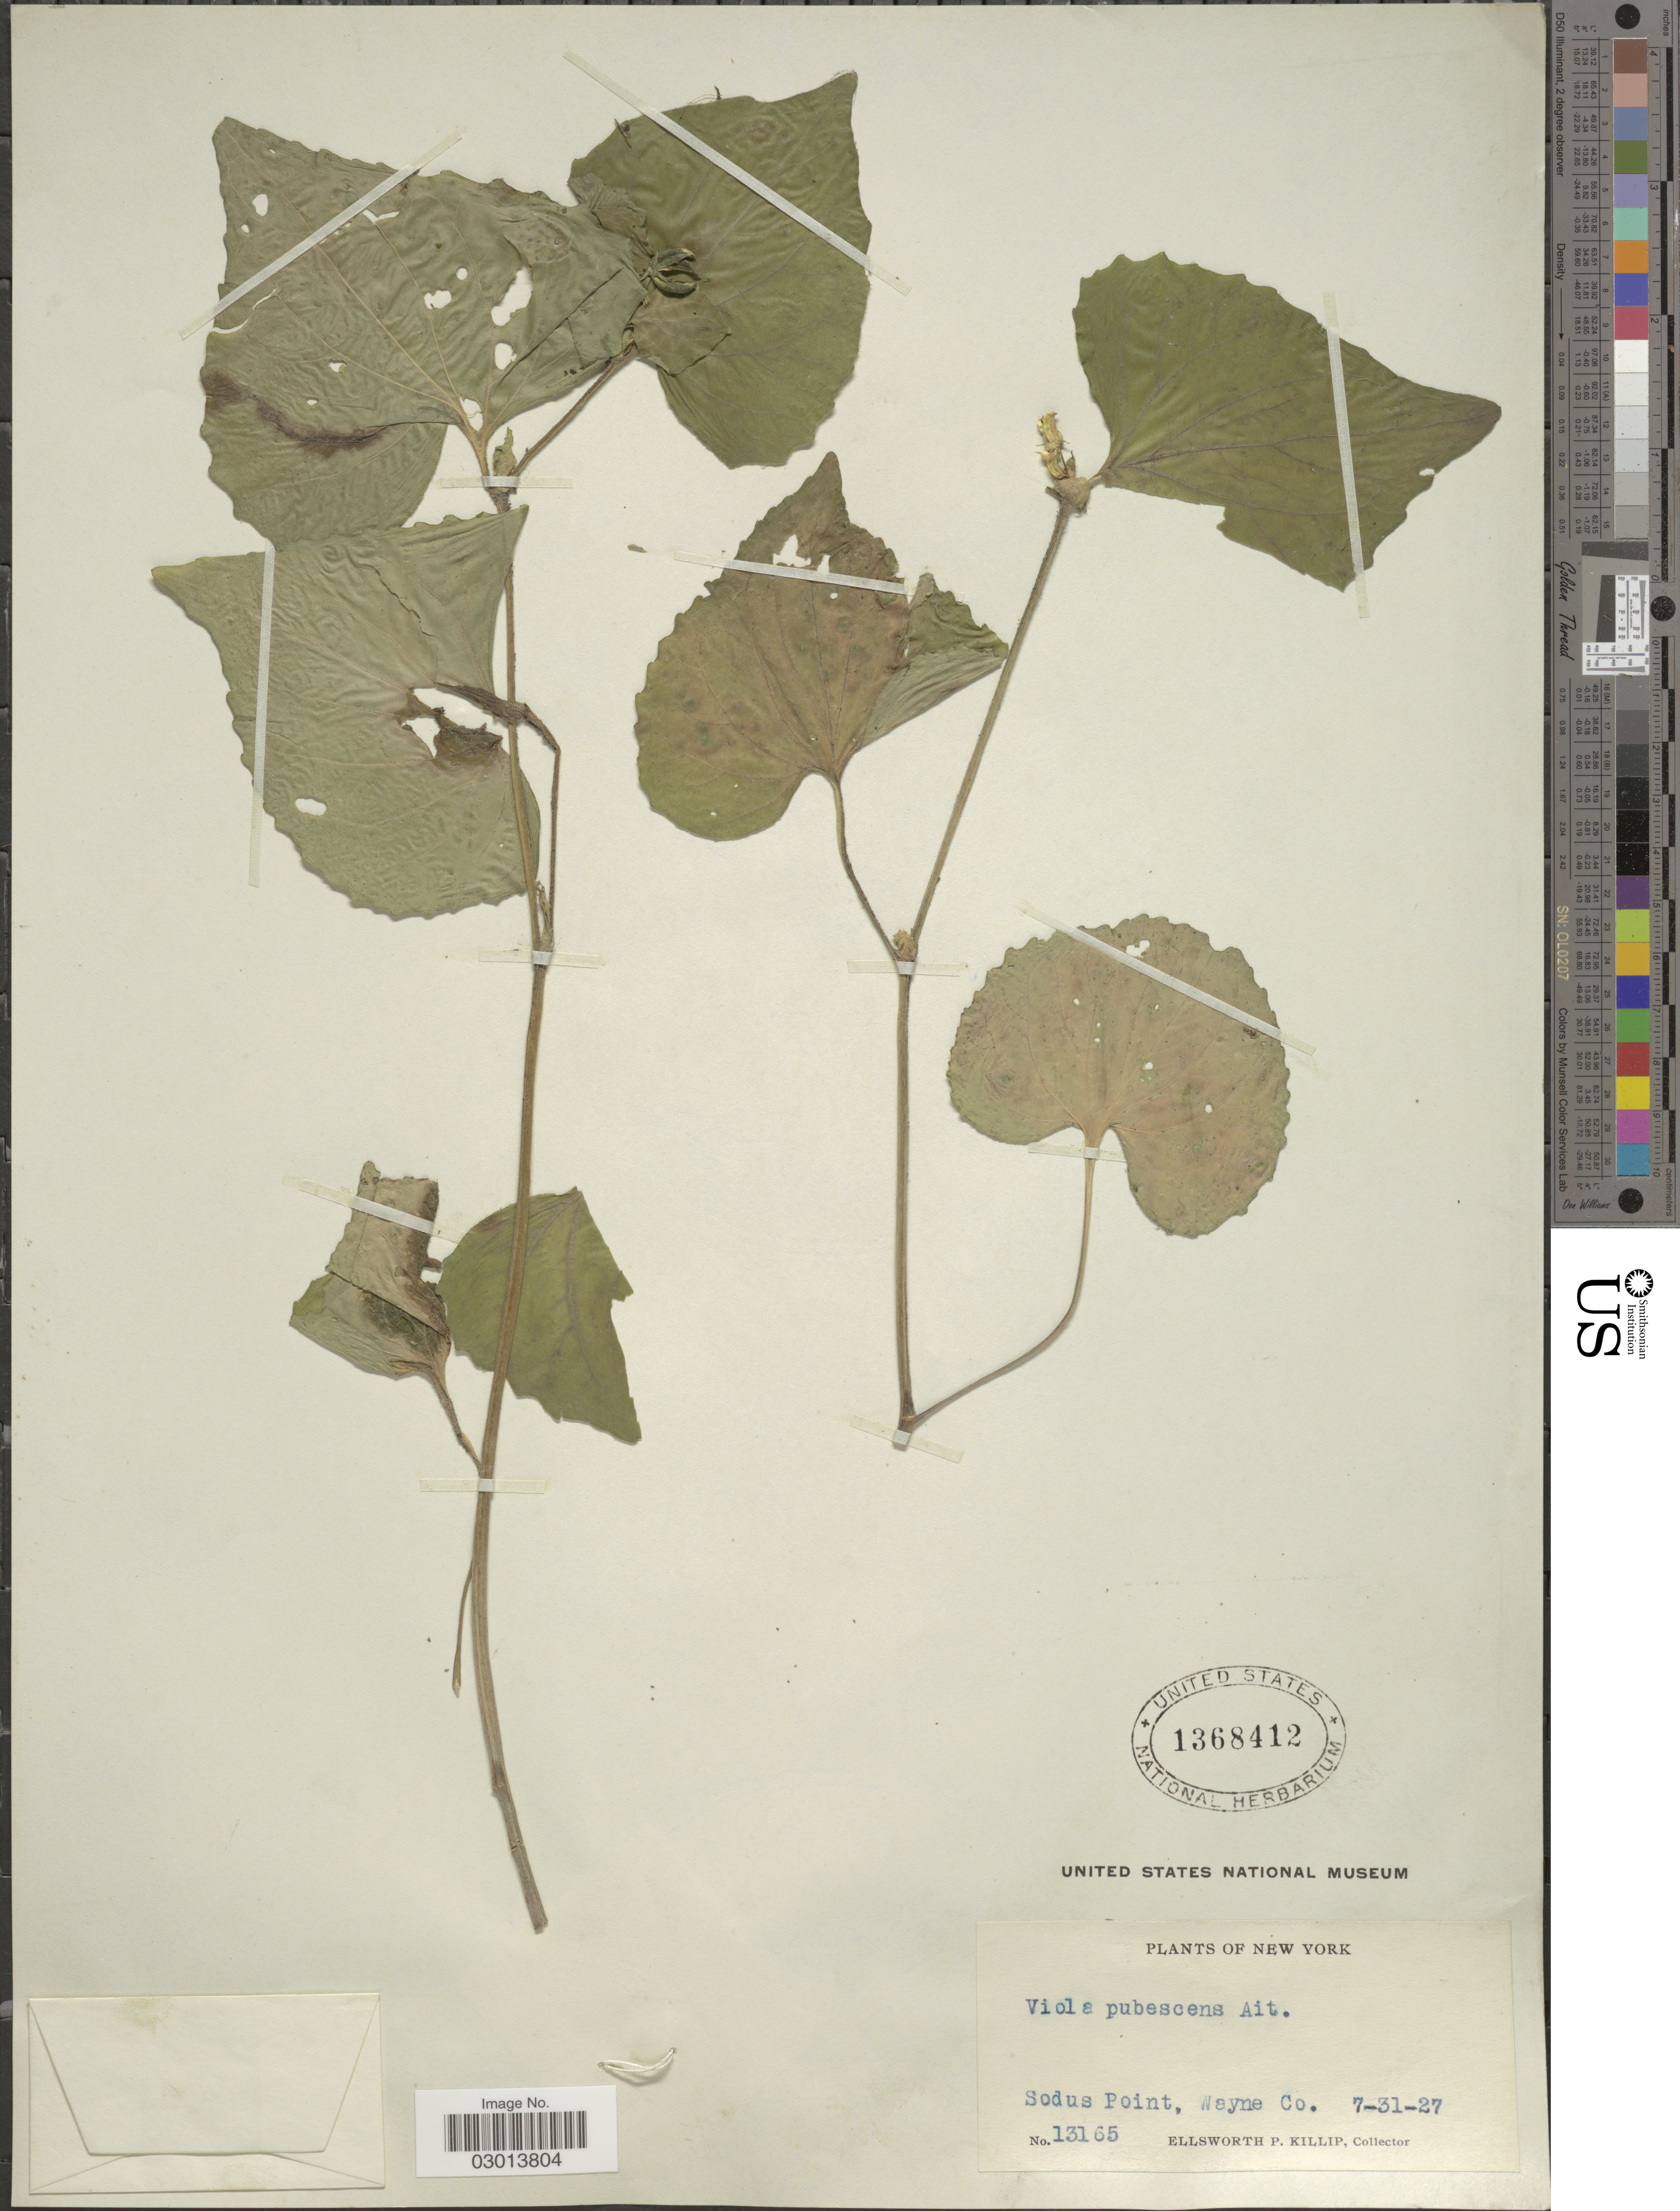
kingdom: Plantae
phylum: Tracheophyta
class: Magnoliopsida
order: Malpighiales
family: Violaceae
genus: Viola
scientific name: Viola pubescens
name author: Aiton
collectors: E. P. Killip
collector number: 13165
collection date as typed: Transcribed d/m/y: 31/7/27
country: United States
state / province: New York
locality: Sodus Point, Wayne Co.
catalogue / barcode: US 1368412